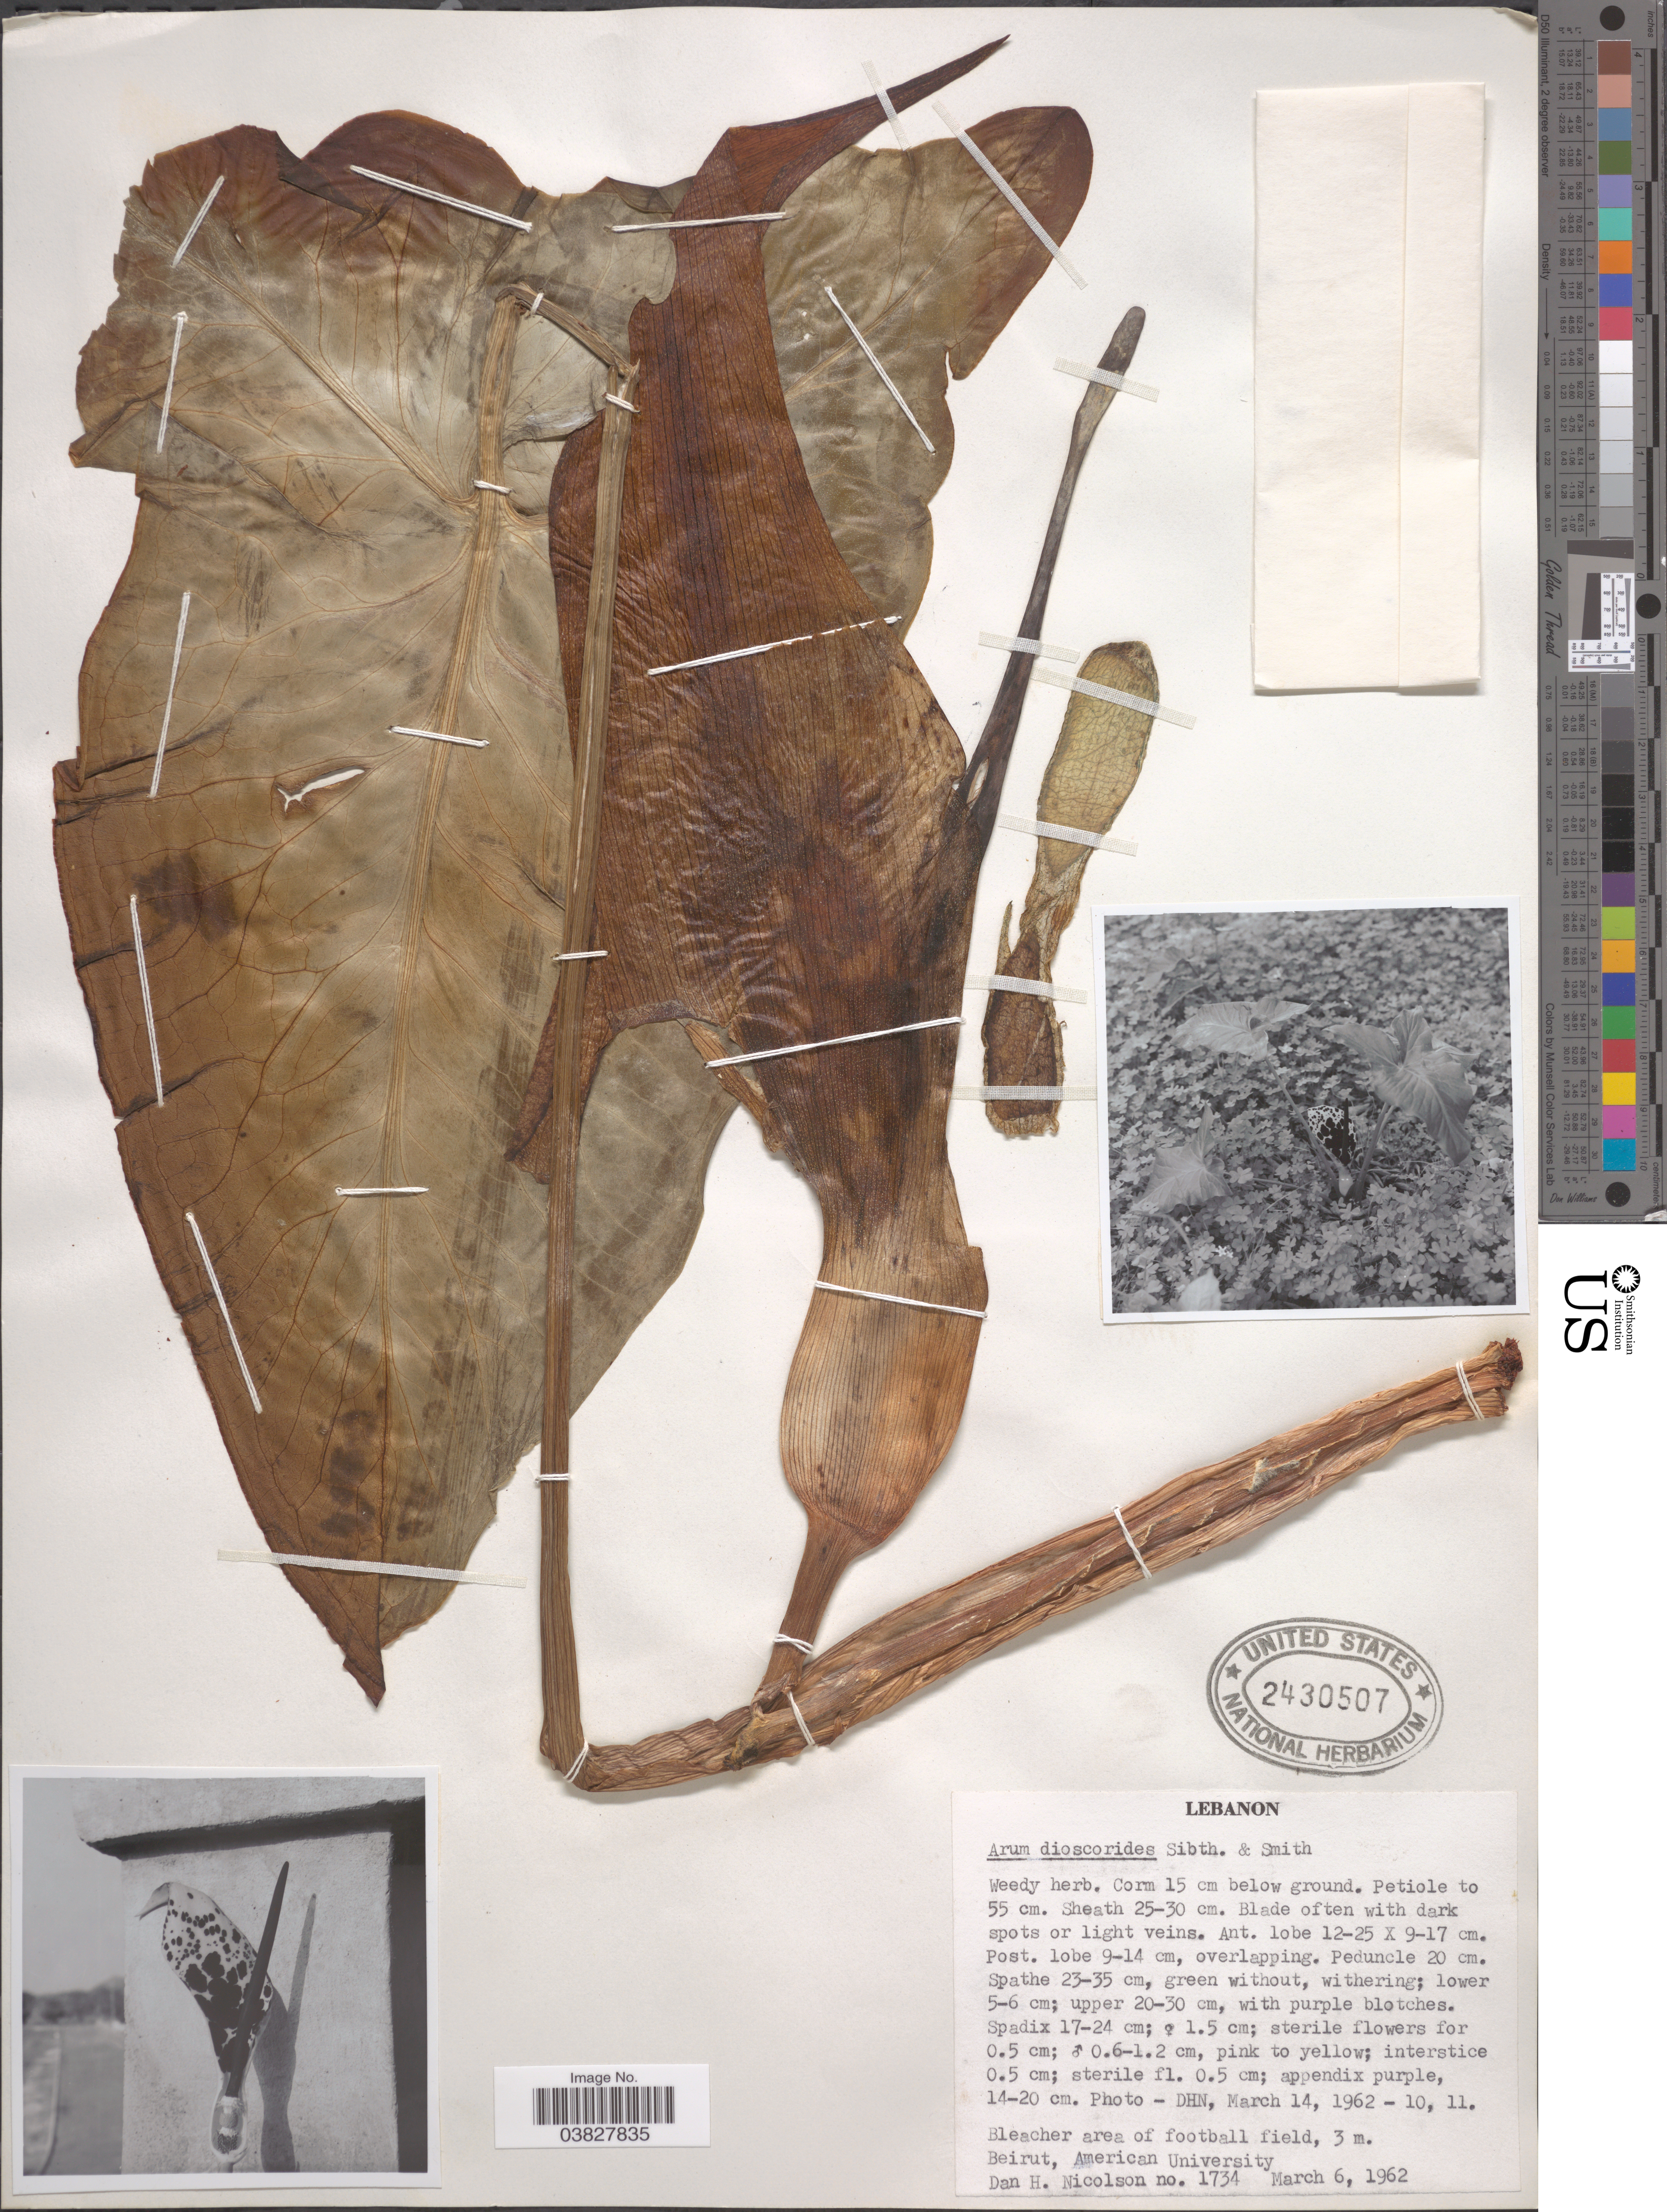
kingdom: Plantae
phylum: Tracheophyta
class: Liliopsida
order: Alismatales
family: Araceae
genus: Arum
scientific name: Arum dioscoridis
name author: Sm.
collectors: D. H. Nicolson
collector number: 1734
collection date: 1962-03-06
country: Lebanon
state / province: Beyrouth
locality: Bleacher area of football field. Beirut, American University.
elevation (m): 3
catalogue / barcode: US 2430507